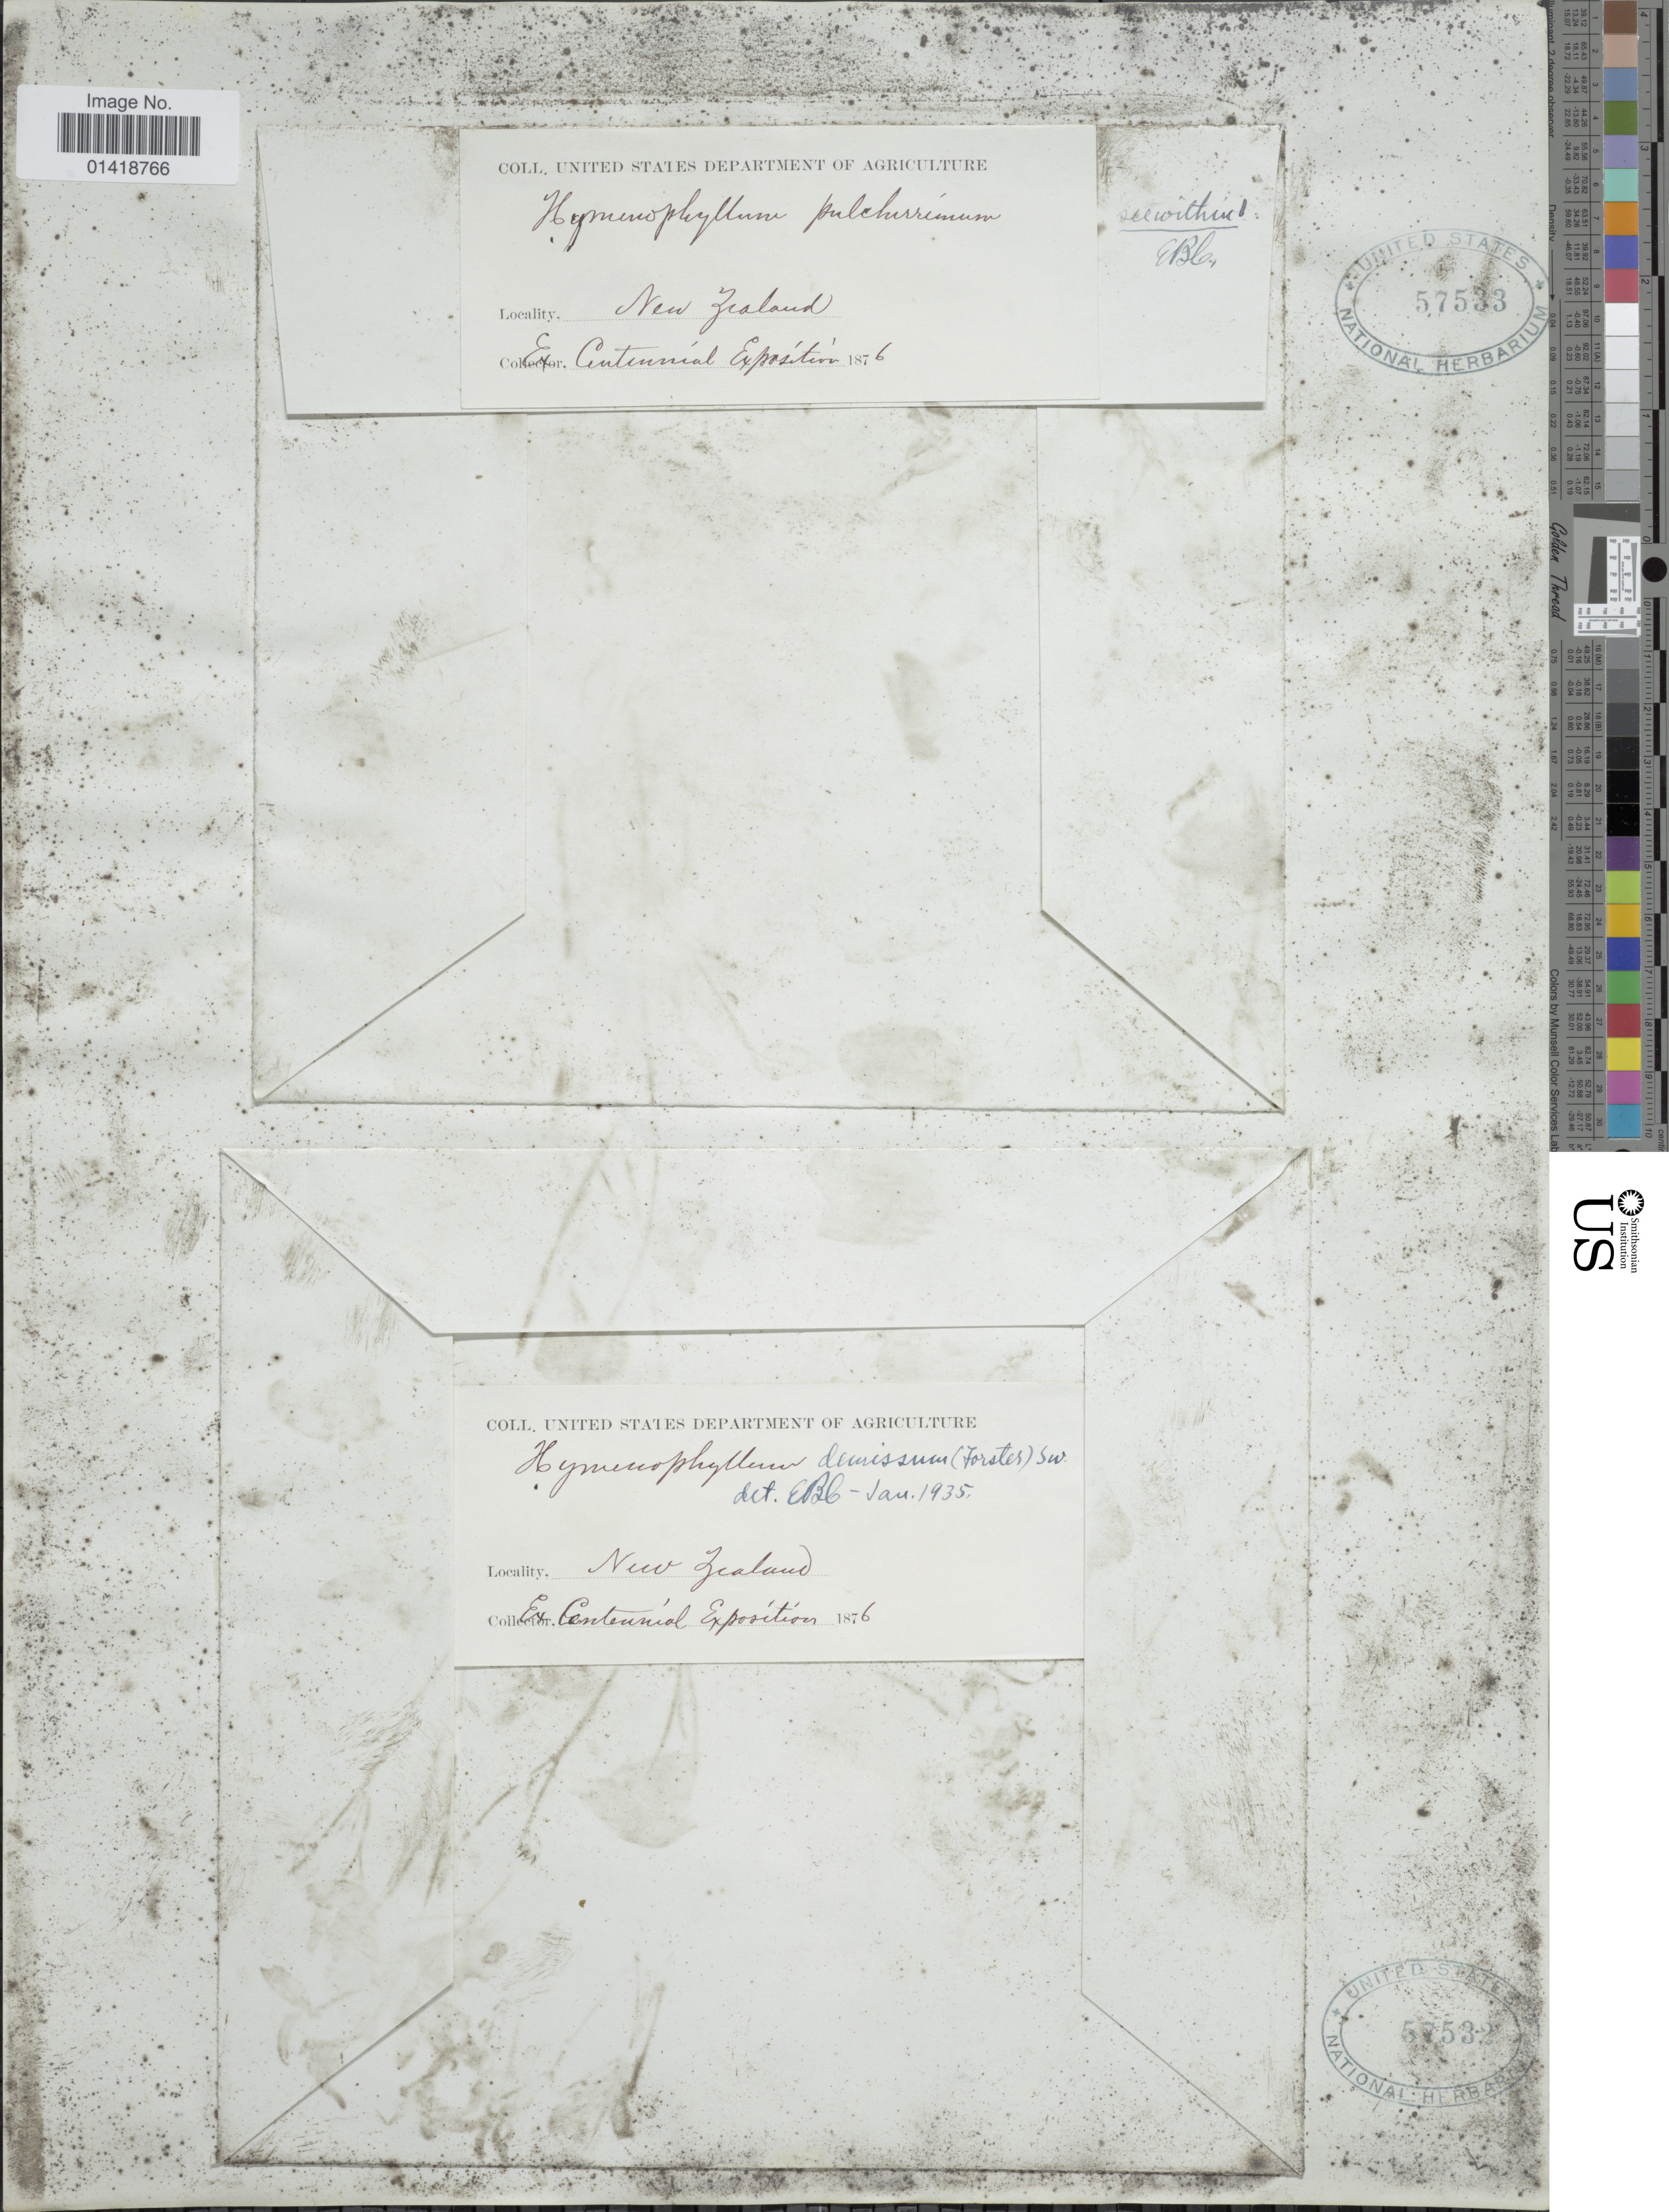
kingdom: Plantae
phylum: Tracheophyta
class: Polypodiopsida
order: Hymenophyllales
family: Hymenophyllaceae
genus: Hymenophyllum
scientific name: Hymenophyllum demissum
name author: Sw.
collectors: ex Centennial Exposition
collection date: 1876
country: New Zealand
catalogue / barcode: US 57533-2